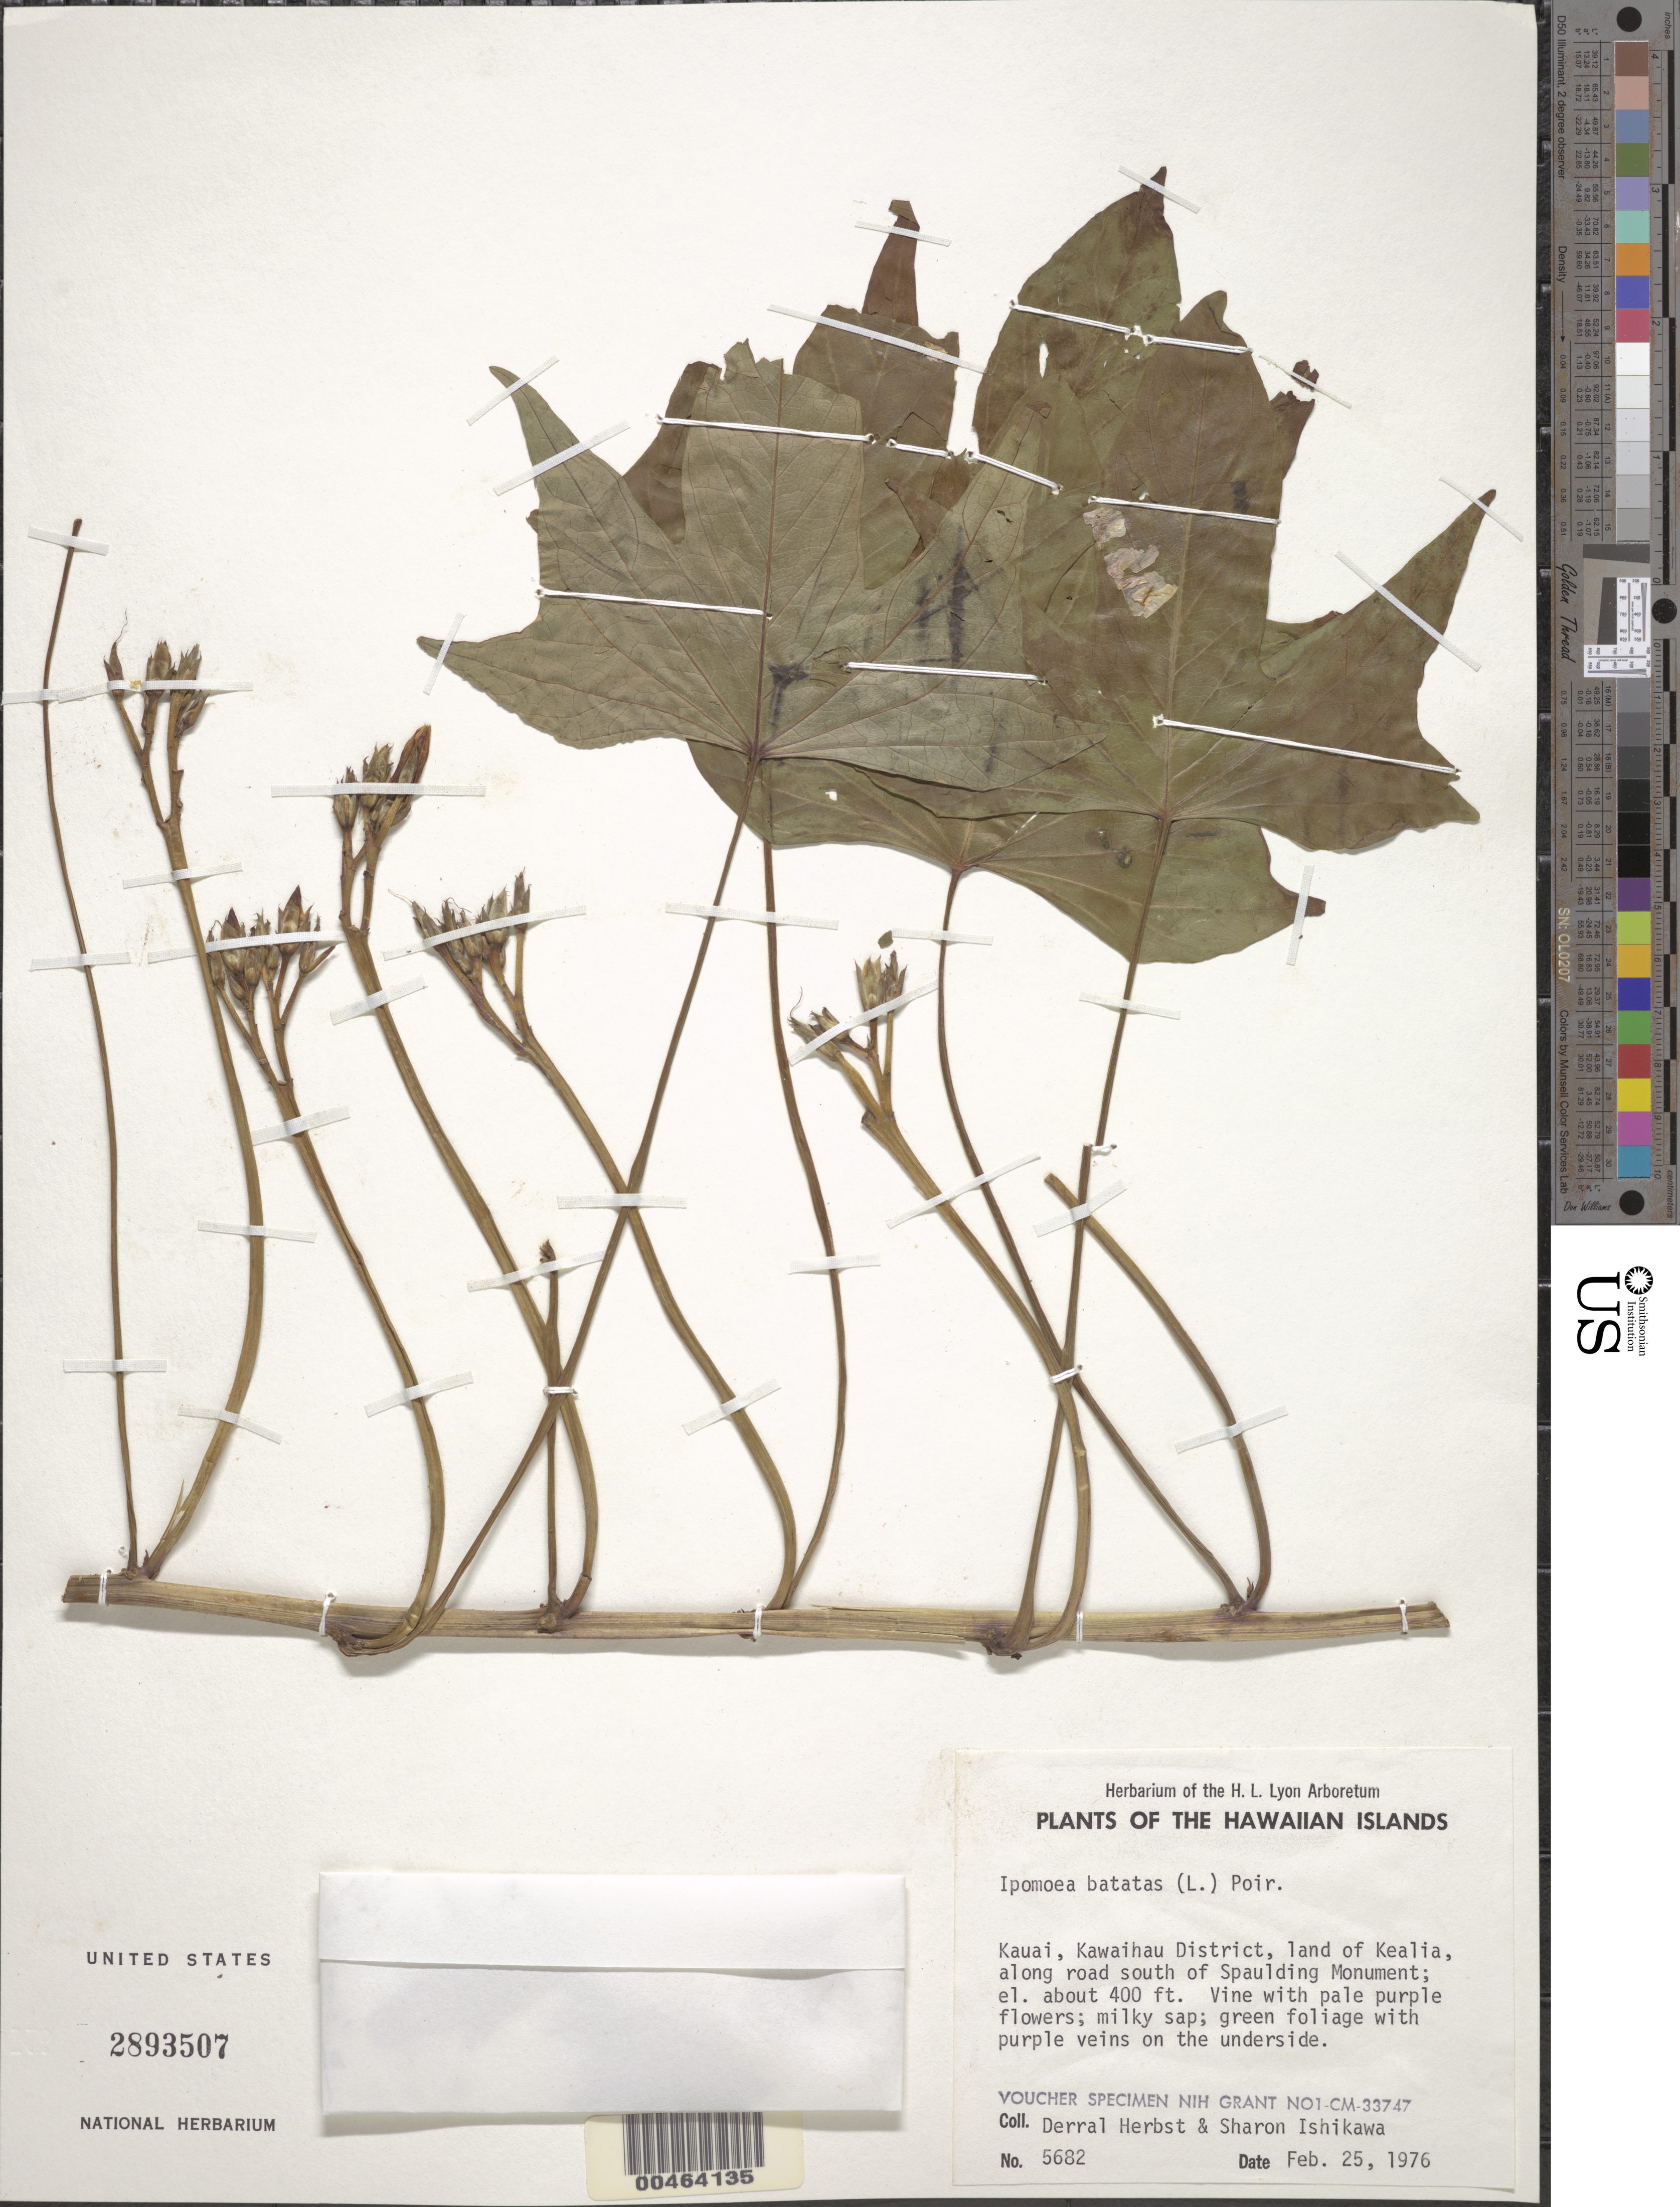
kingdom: Plantae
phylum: Tracheophyta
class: Magnoliopsida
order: Solanales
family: Convolvulaceae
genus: Ipomoea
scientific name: Ipomoea batatas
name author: (L.) Lam.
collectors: D. R. Herbst & S. Ishikawa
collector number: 5682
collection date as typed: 25 Feb 1976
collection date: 1976-02-25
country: United States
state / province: Hawaii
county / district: Kauai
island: Kaua'i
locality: Kawaihau District, land of Kealia, along road south of Spaulding Monument.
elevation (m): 122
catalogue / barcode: US 2893507